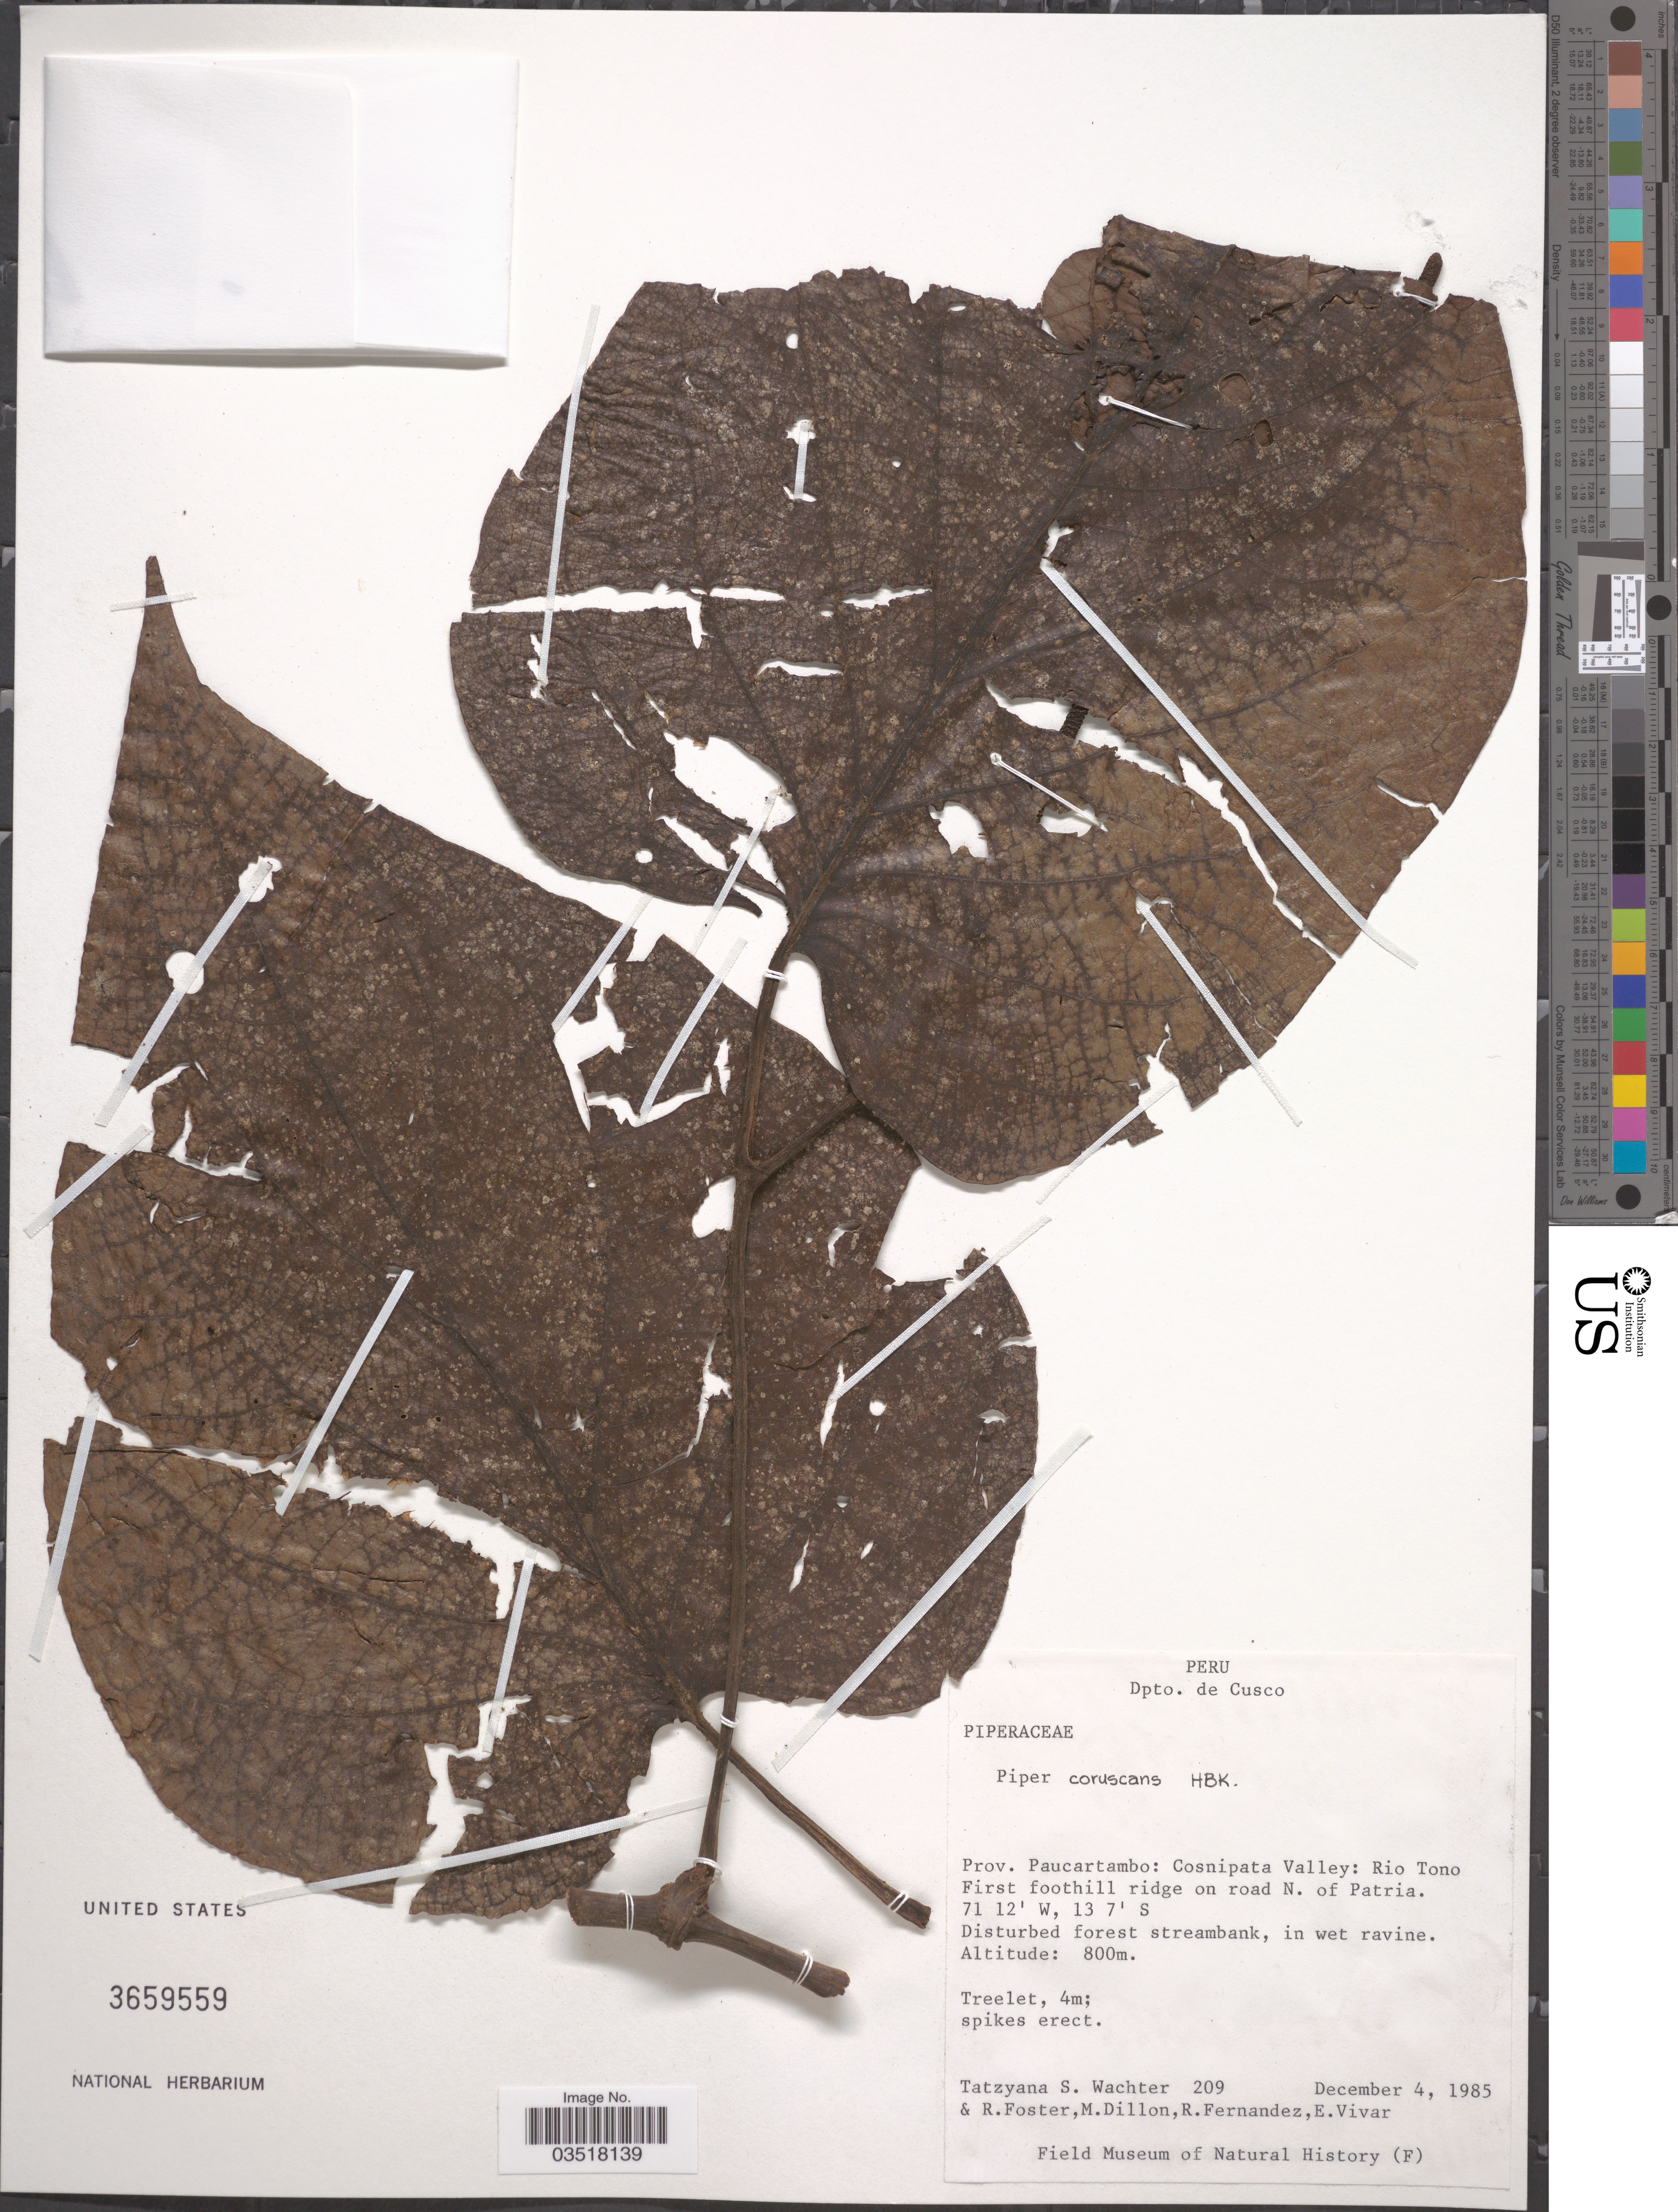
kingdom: Plantae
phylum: Tracheophyta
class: Magnoliopsida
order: Piperales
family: Piperaceae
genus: Piper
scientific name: Piper coruscans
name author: Kunth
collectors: T. Wachter, R. Foster, M. O. Dillon, R. Fernandez & E. Vivar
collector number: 209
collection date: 1985-12-04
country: Peru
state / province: Cusco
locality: Dpto. de Cusco. prov. Paucartambo: Cosnipata Valley: Rio Tono First foothill ridge on road N. of Patria.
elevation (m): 800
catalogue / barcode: US 3659559